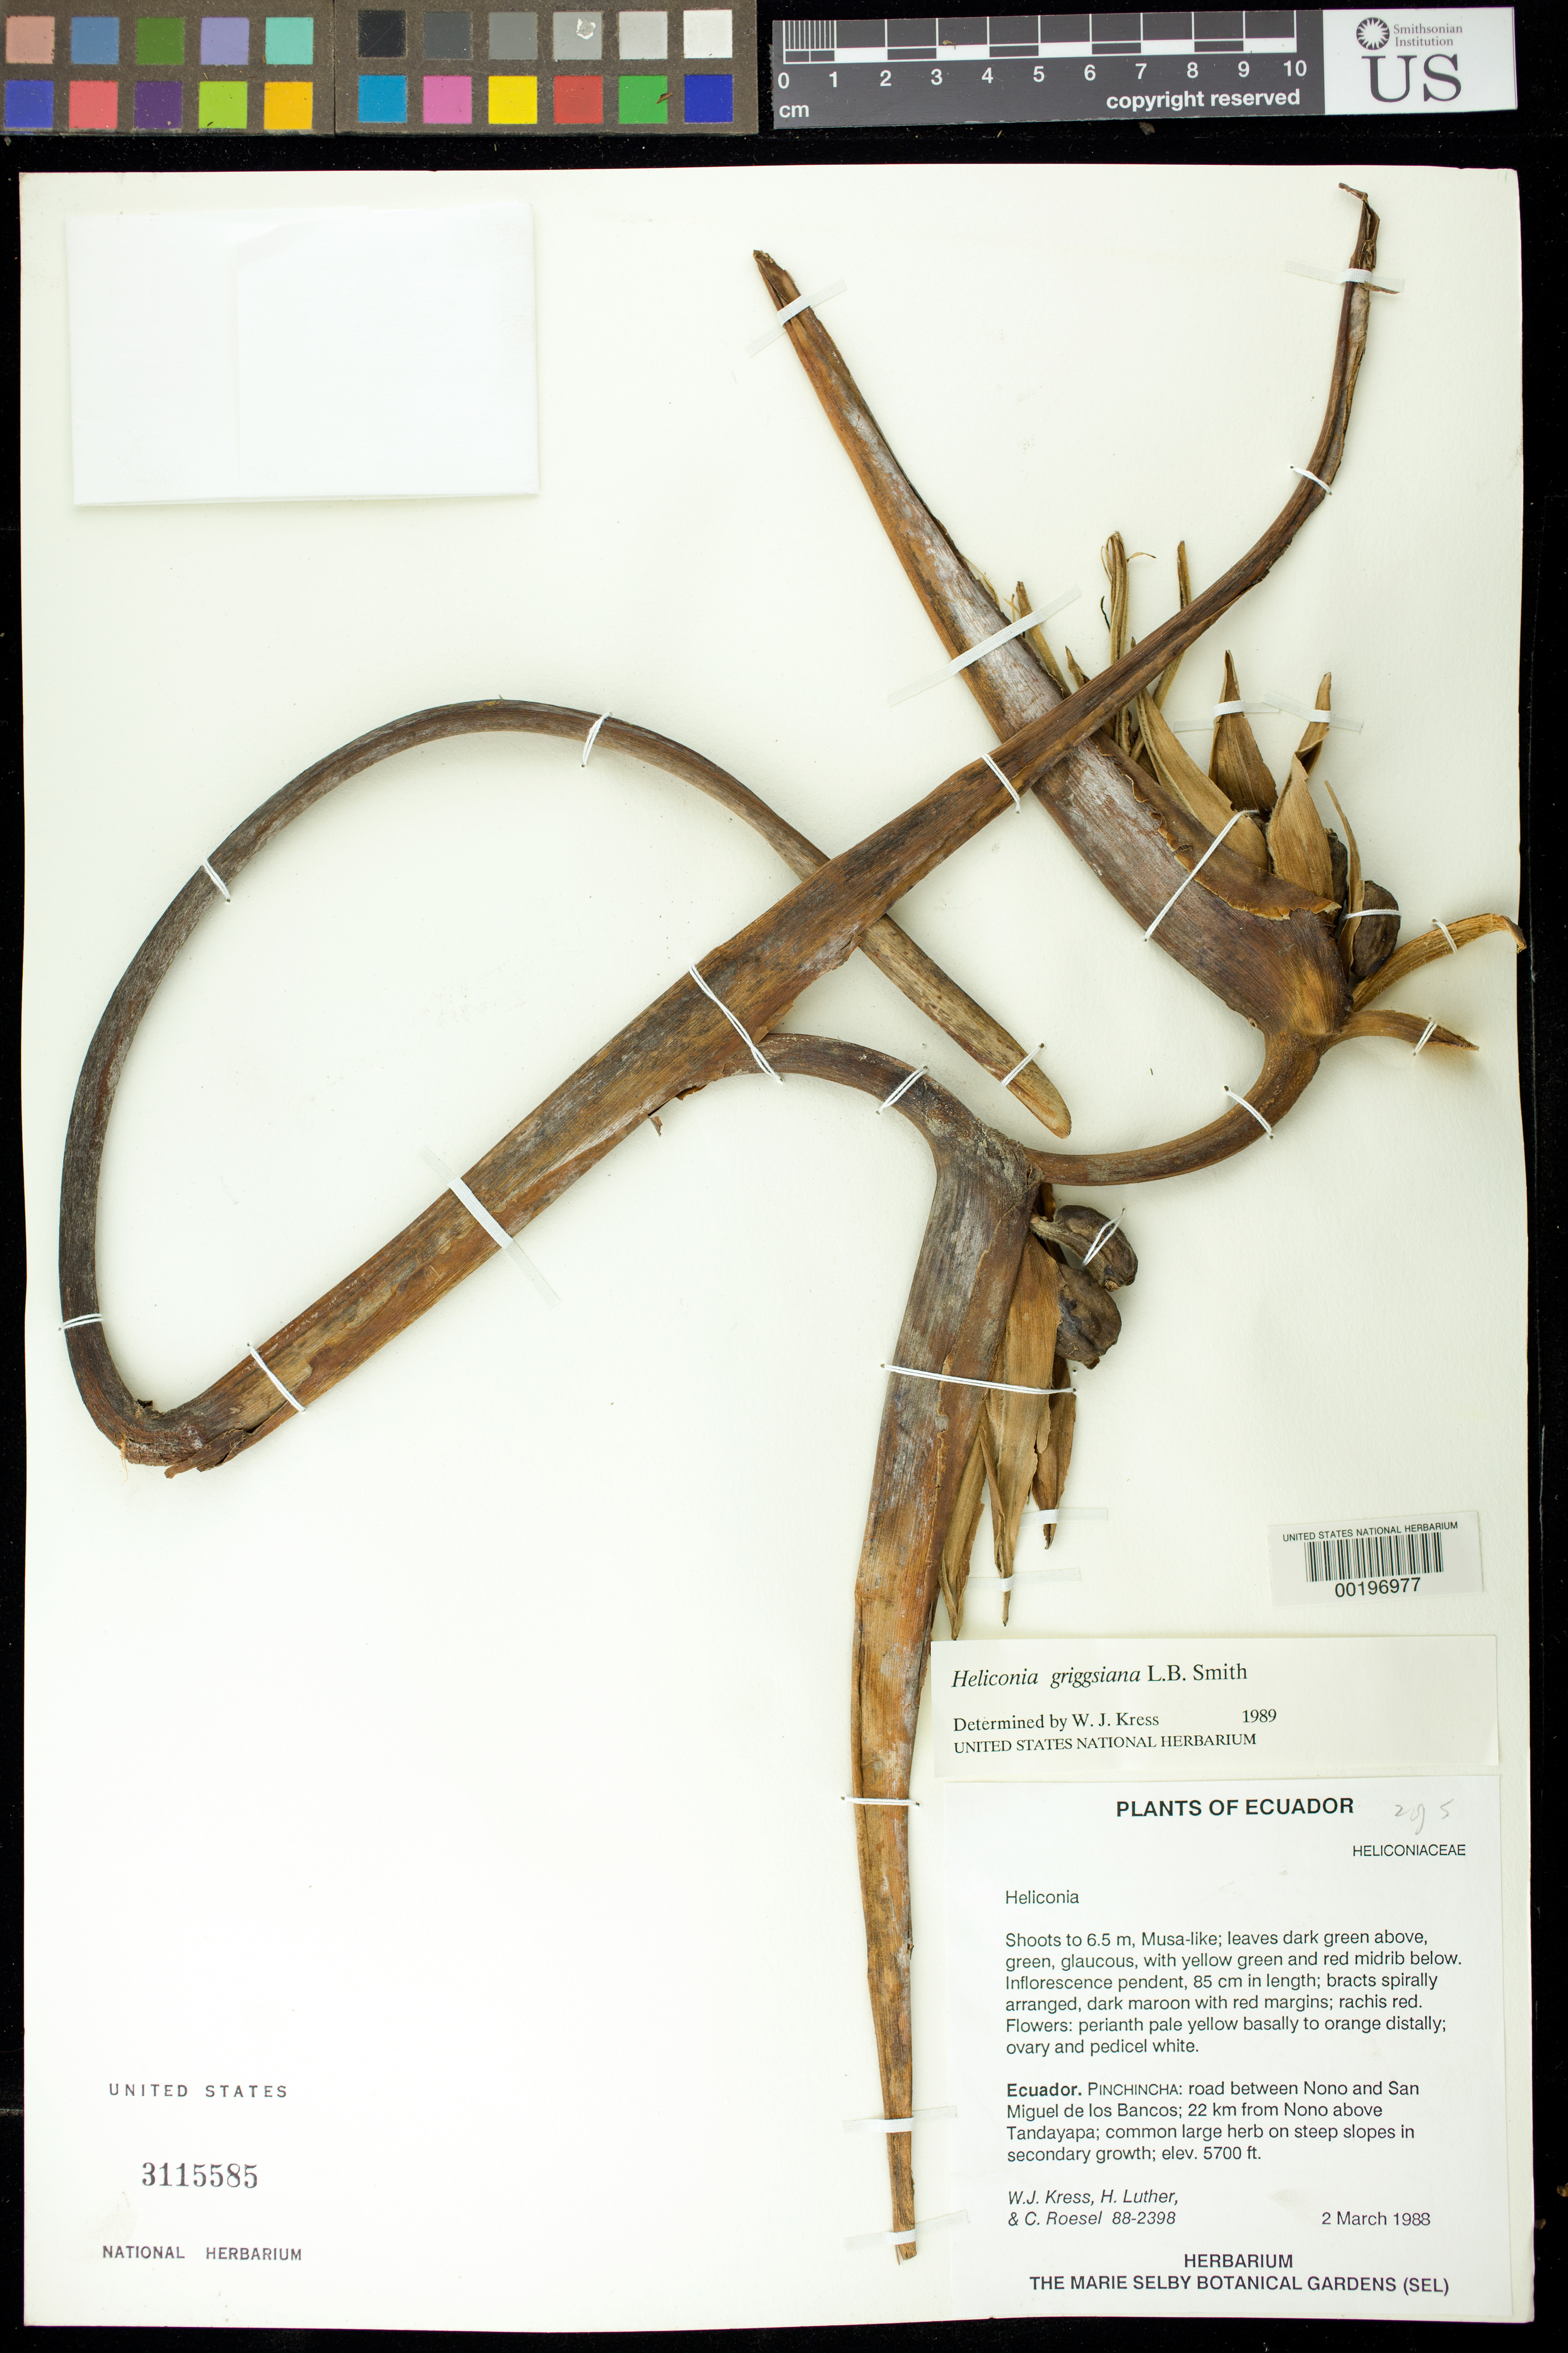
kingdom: Plantae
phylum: Tracheophyta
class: Liliopsida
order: Zingiberales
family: Heliconiaceae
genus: Heliconia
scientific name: Heliconia griggsiana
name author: L.B. Sm.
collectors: W. J. Kress, Harry E. Luther & C. S. Roesel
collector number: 88-2398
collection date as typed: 02 Mar 1988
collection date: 1988-03-02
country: Ecuador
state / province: Pichincha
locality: Road between nono and Sal Miguel de los Bancos, 22 km from nono above tandayapa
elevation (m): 1737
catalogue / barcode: US 3115585